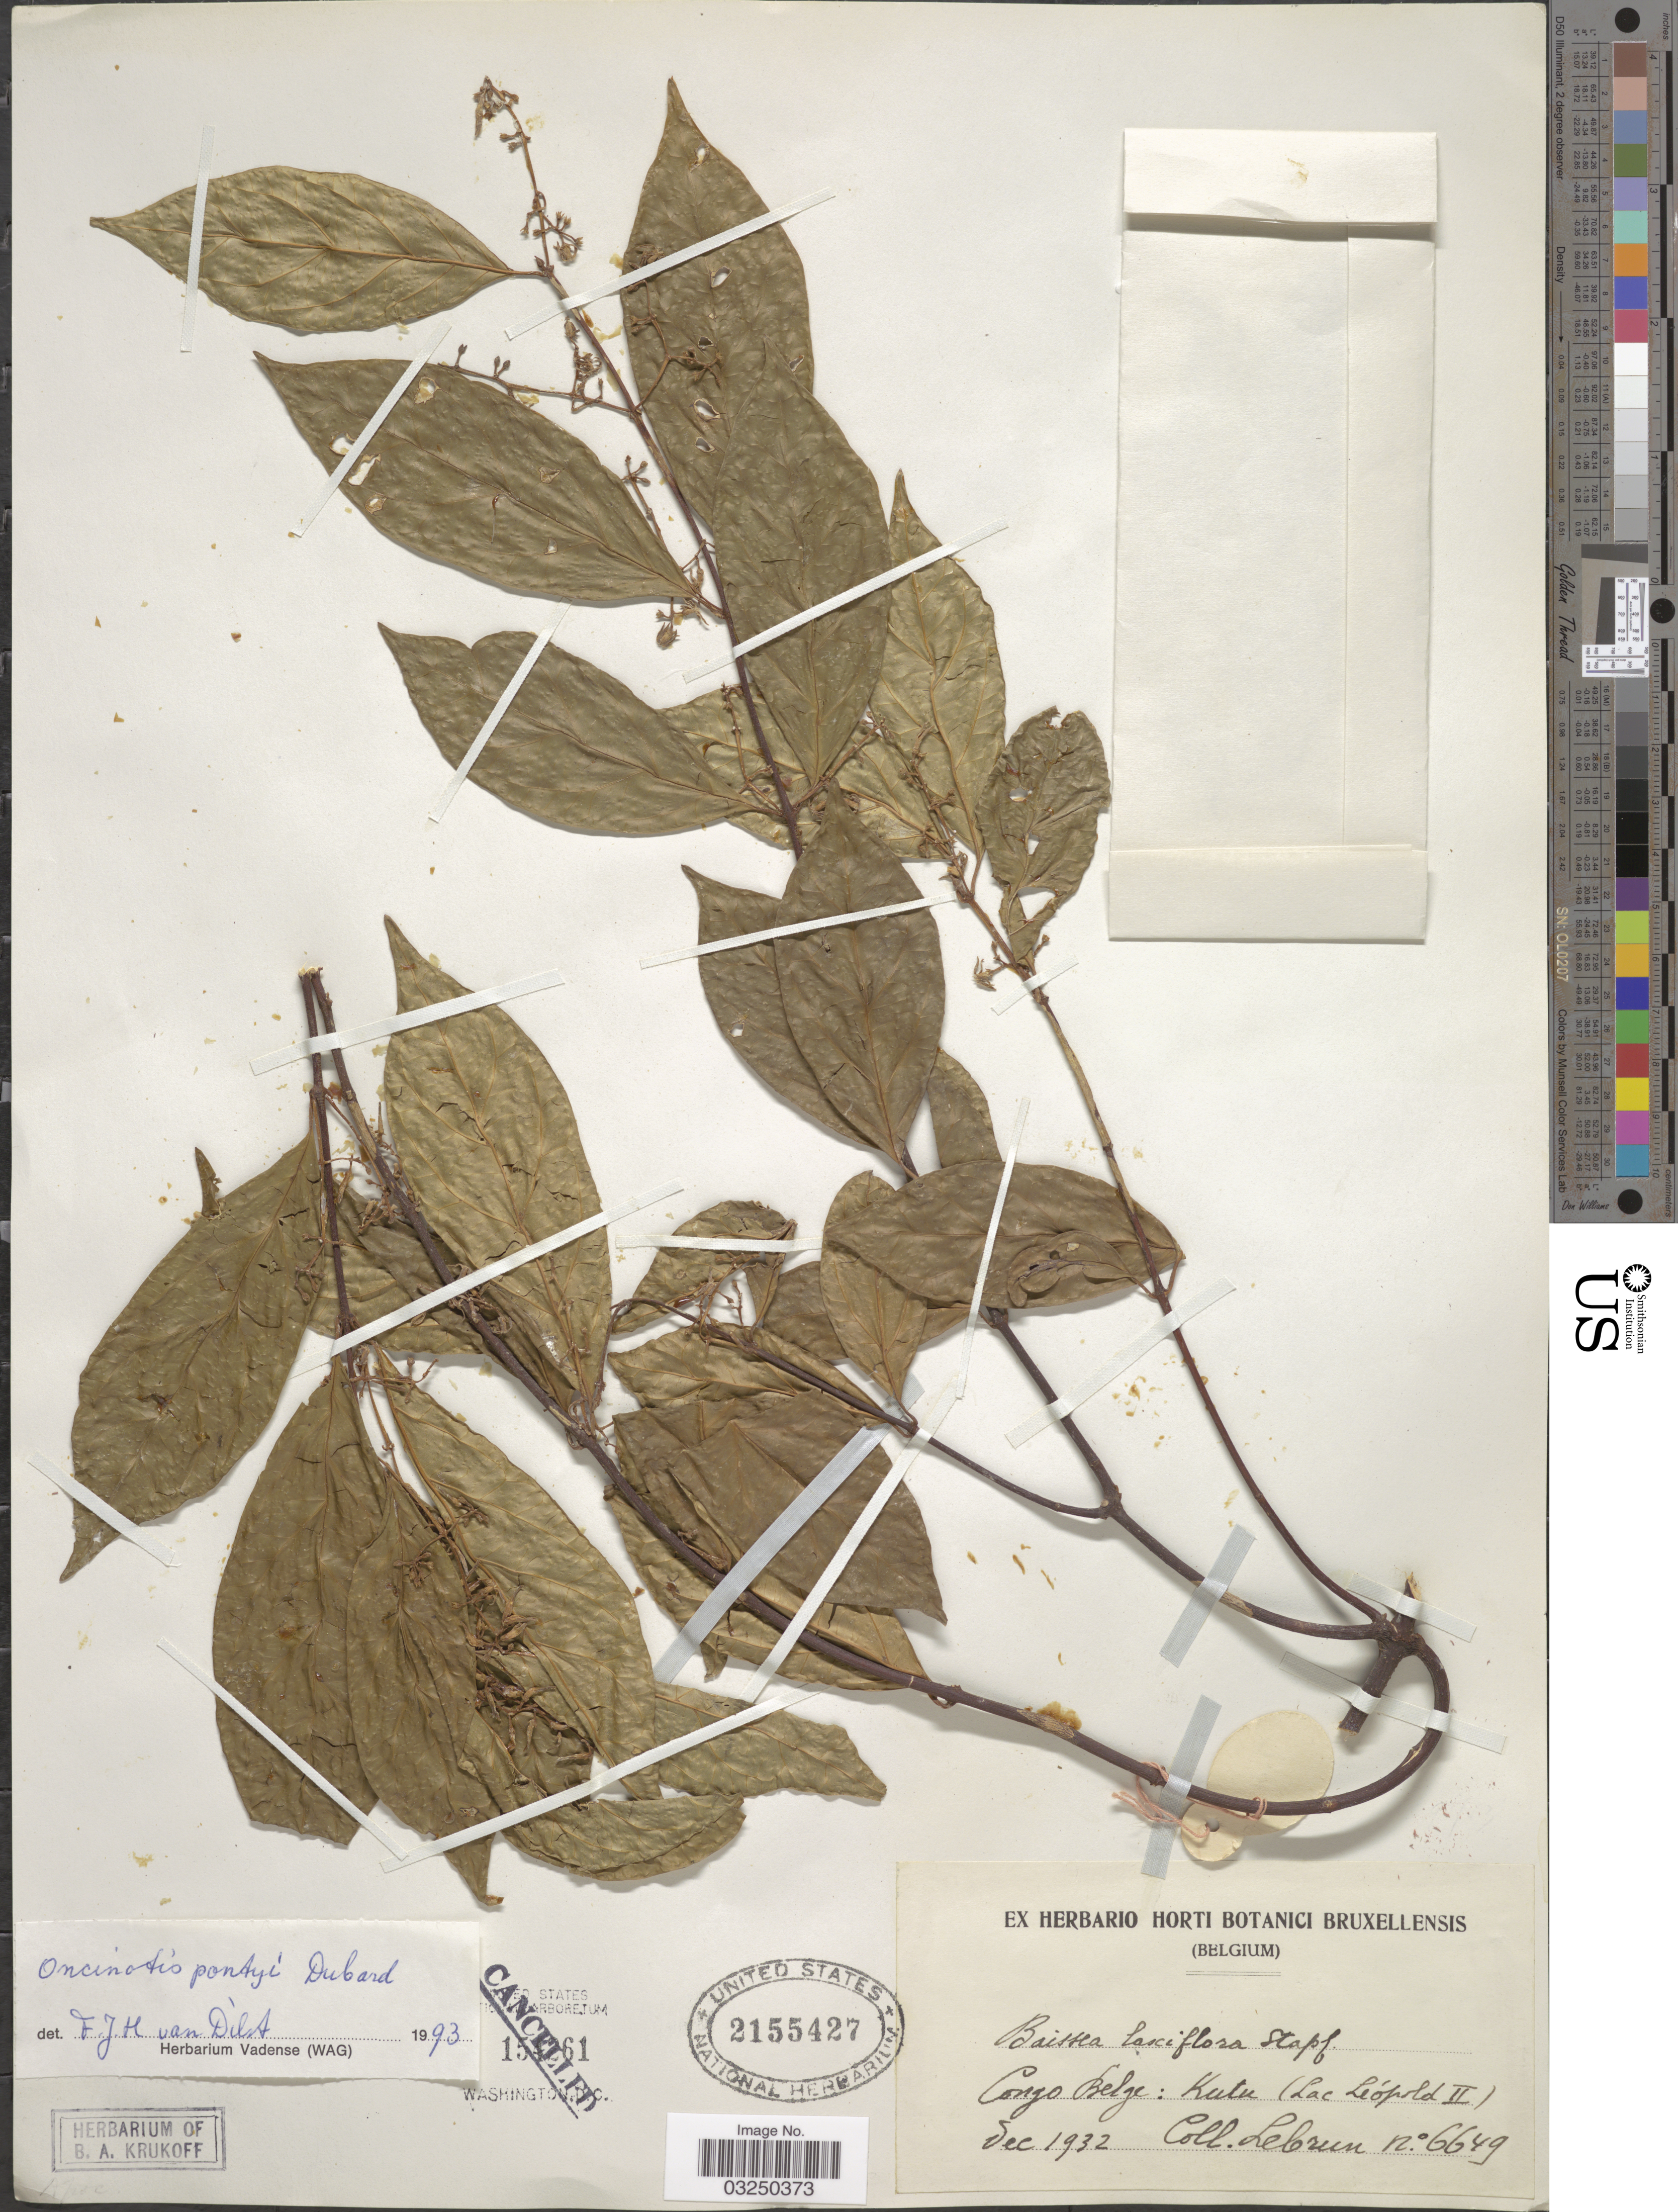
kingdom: Plantae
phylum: Tracheophyta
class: Magnoliopsida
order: Gentianales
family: Apocynaceae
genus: Oncinotis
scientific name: Oncinotis pontyi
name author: Dubard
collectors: J.A. Lebrun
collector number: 6649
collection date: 1932-12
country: Congo, Democratic Republic of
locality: Congo Belge: Kutu (Lac Leópold II).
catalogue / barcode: US 2155427